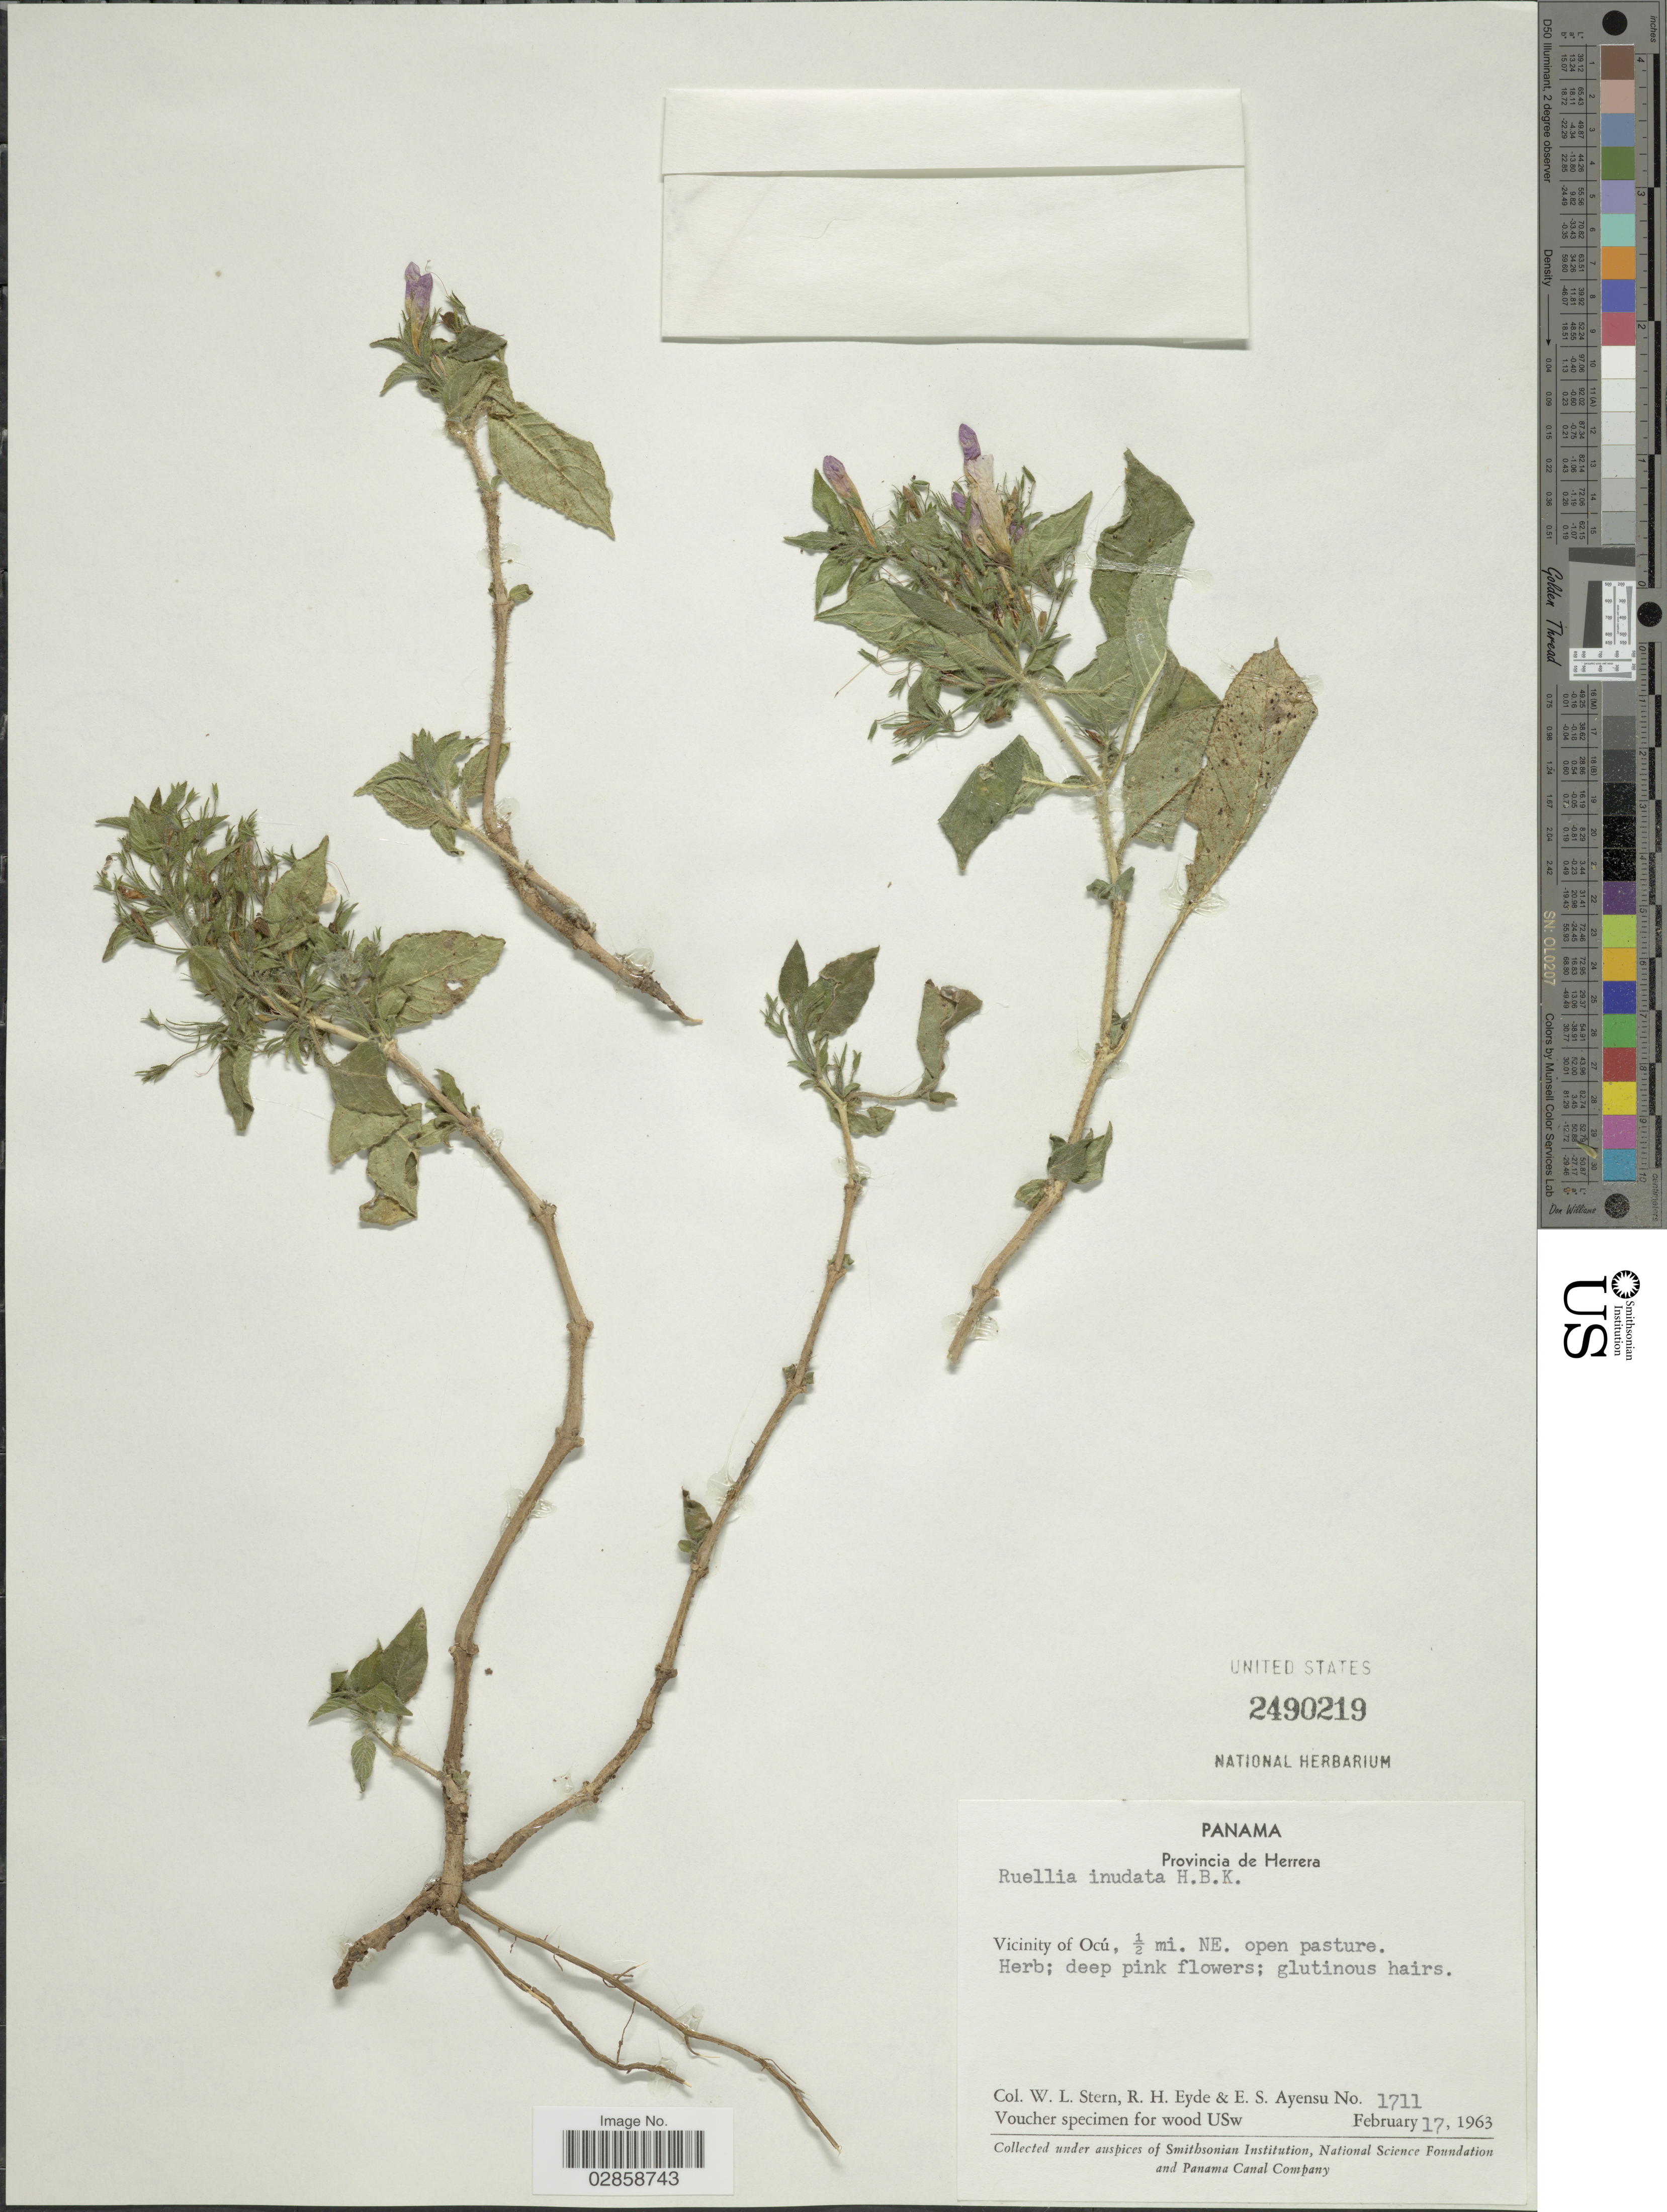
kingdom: Plantae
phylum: Tracheophyta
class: Magnoliopsida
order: Lamiales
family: Acanthaceae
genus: Ruellia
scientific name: Ruellia inundata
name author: Kunth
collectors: W. L. Stern, R. H. Eyde & E. S. Ayensu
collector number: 1711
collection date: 1963-02-17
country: Panama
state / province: Herrera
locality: Vicinity of Ocú, ½ mi. NE.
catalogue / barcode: US 2490219